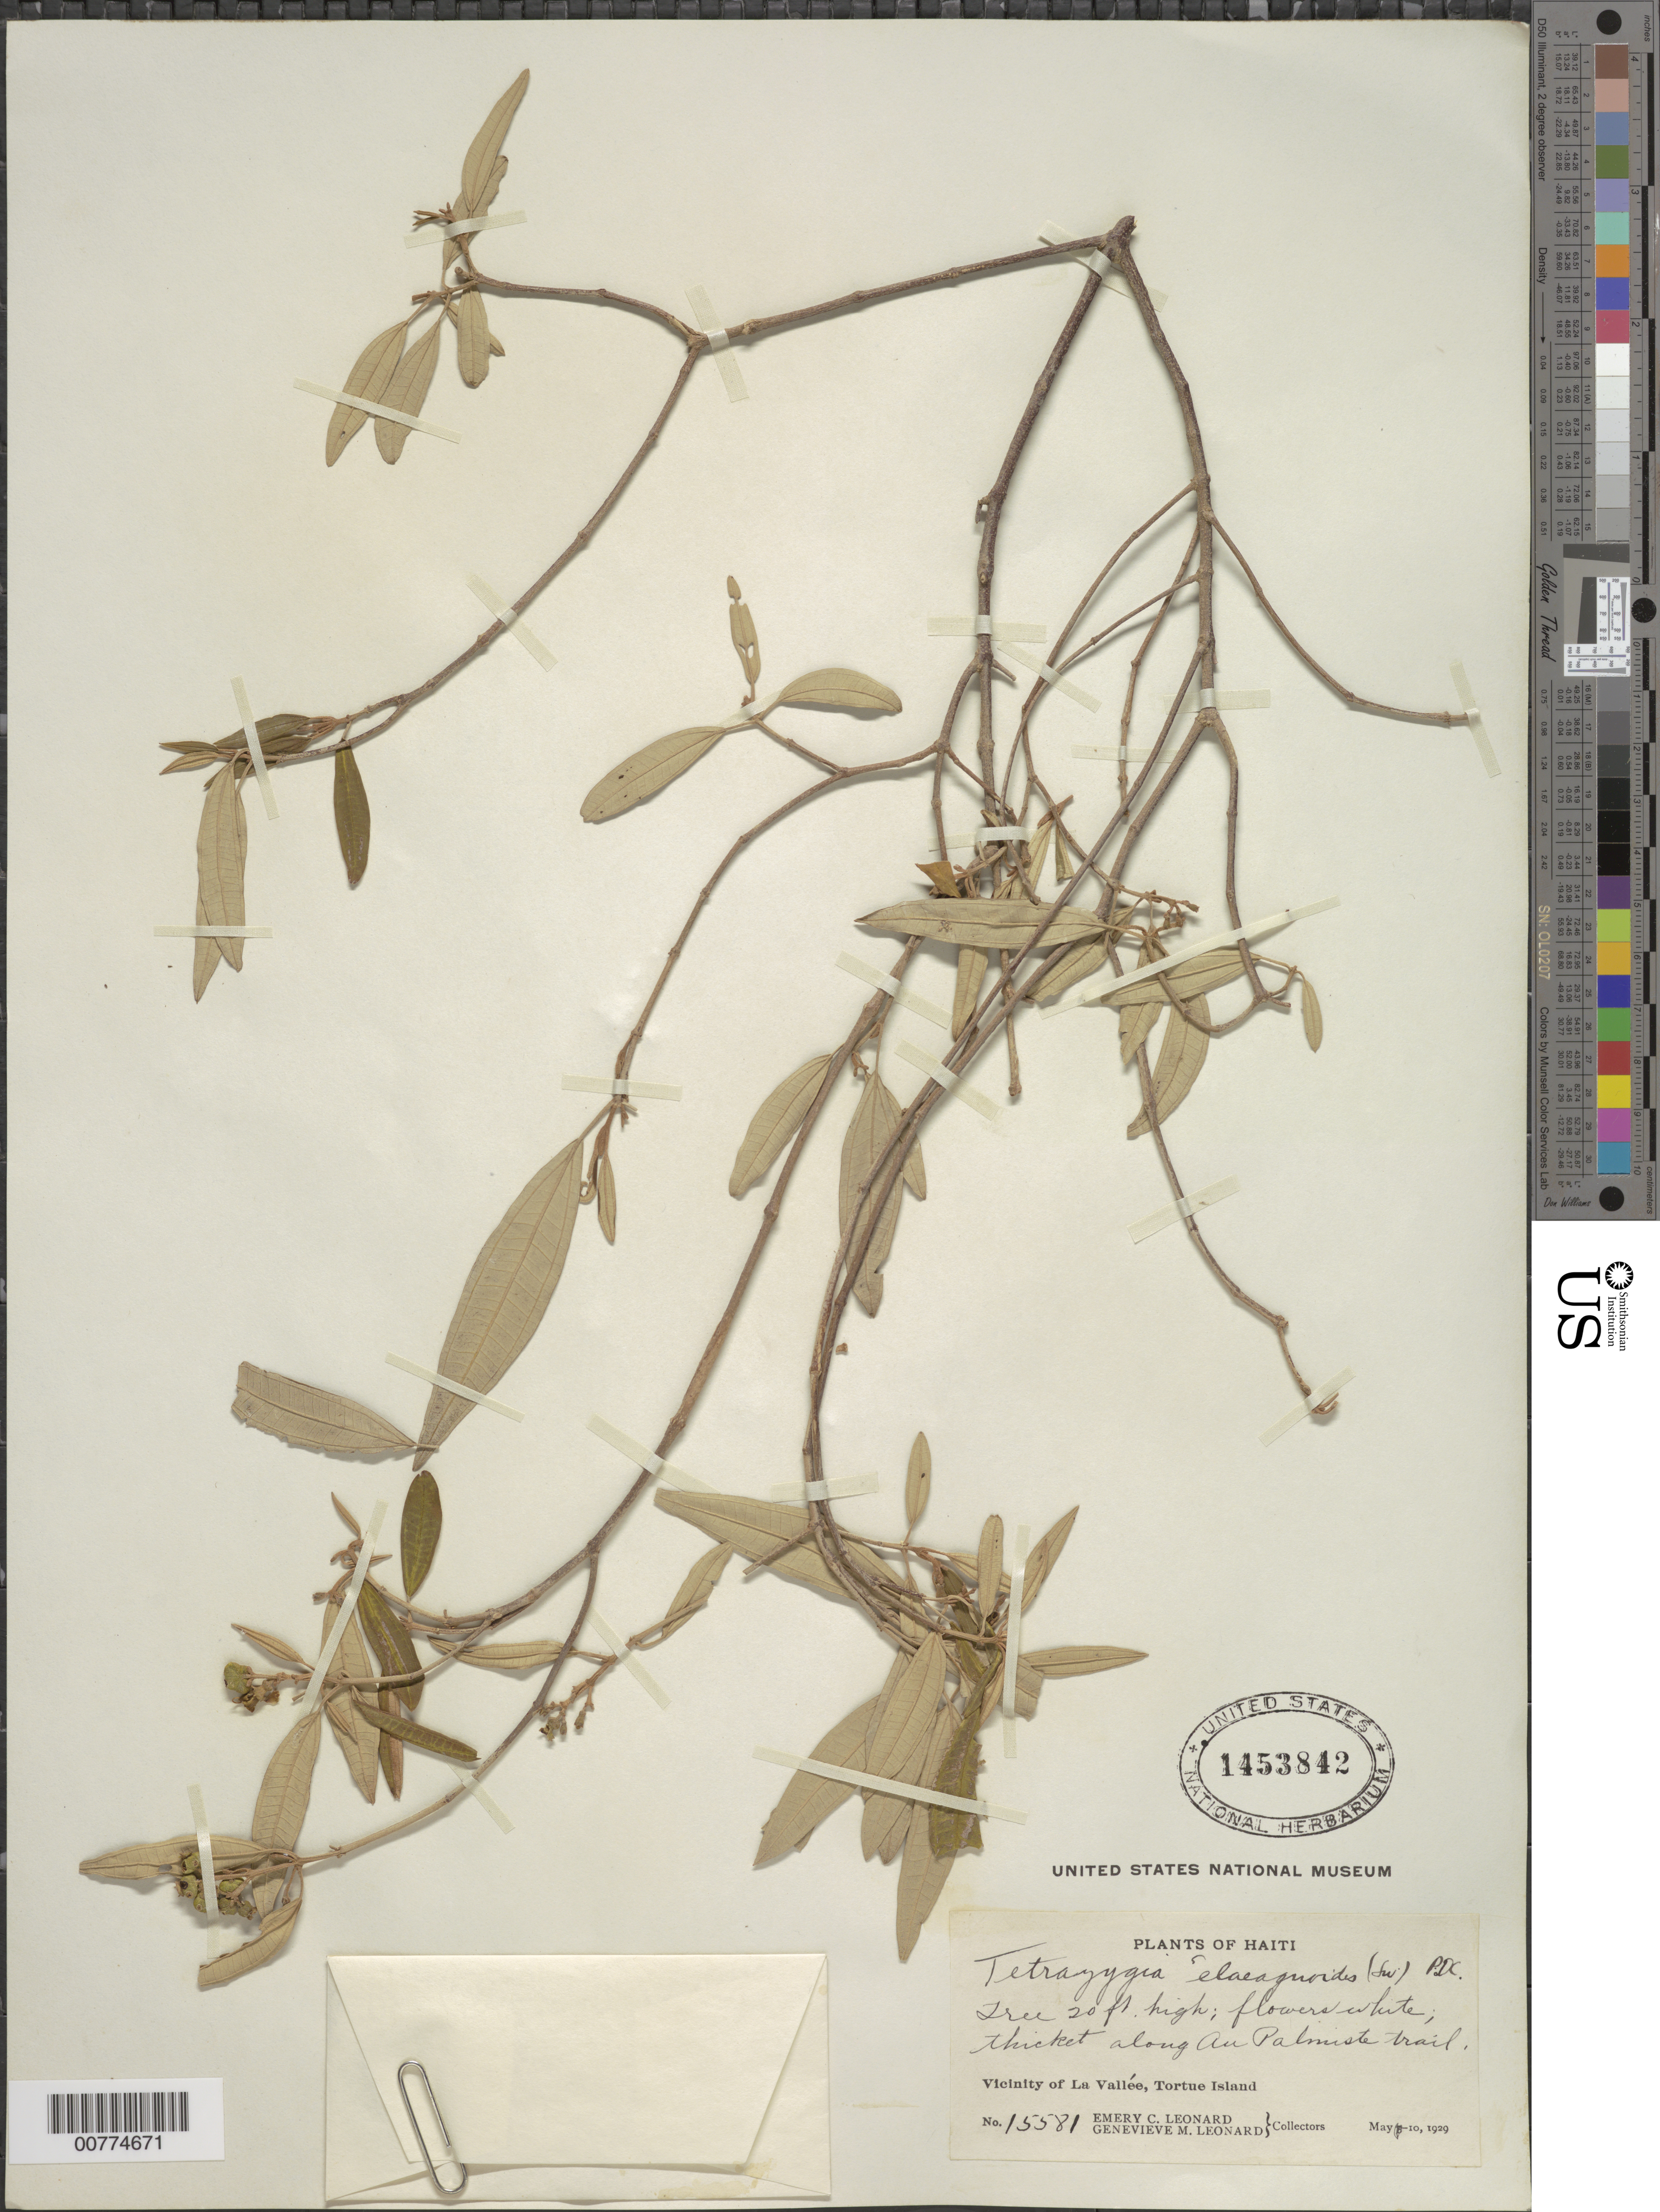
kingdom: Plantae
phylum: Tracheophyta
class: Magnoliopsida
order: Myrtales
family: Melastomataceae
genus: Miconia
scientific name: Miconia elaeagnoides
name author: (Sw.) Griseb.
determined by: Judd, Walter S.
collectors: E. C. Leonard & G. M. Leonard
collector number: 15581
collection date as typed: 10 May 1929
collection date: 1929-05-10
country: Haiti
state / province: Nord-Óuest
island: Île de la Tortue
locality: Tortue Island, vicinity of La Vallée, along Au Palmiste trail.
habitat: Thicket.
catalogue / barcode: US 1453842